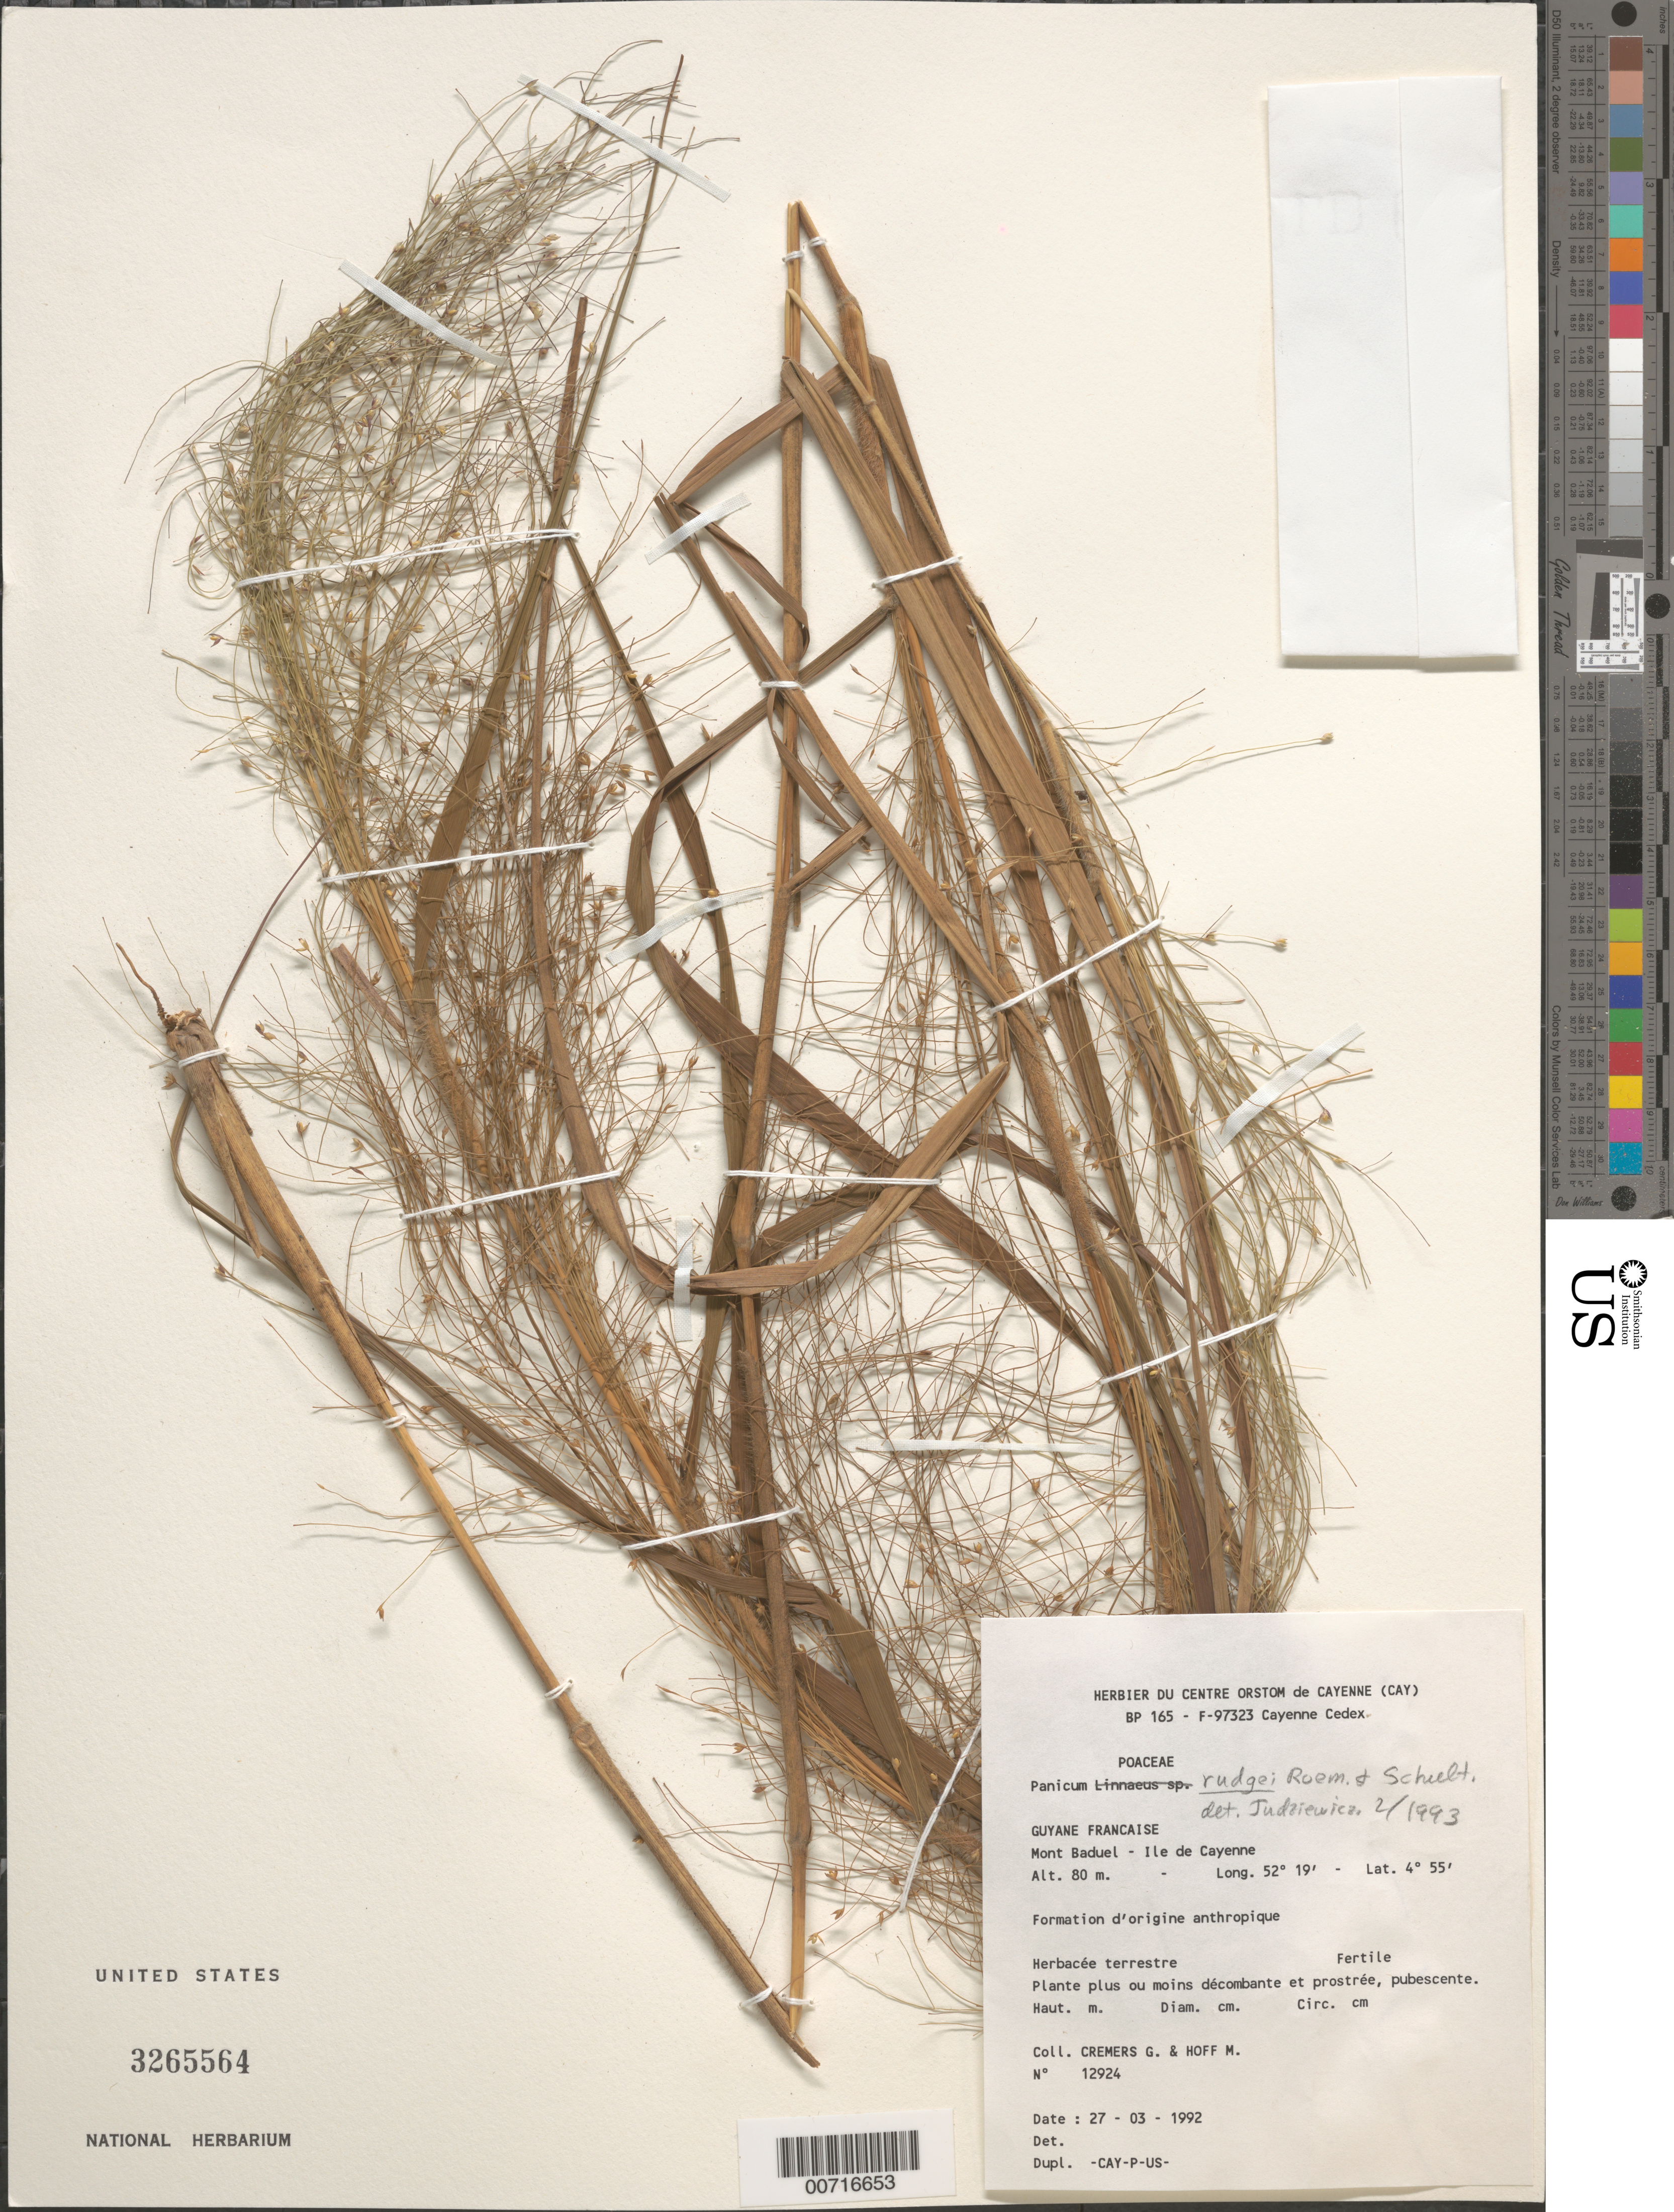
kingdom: Plantae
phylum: Tracheophyta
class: Liliopsida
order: Poales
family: Poaceae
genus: Panicum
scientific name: Panicum rudgei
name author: Roem. & Schult.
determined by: Judziewicz, E. J.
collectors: G. Cremers & M. Hoff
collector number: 12924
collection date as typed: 27-Mar-92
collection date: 1992-03-27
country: French Guiana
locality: Mont Baduel, Ile de Cayenne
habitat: Formation d'origine anthropique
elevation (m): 80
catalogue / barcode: US 3265564